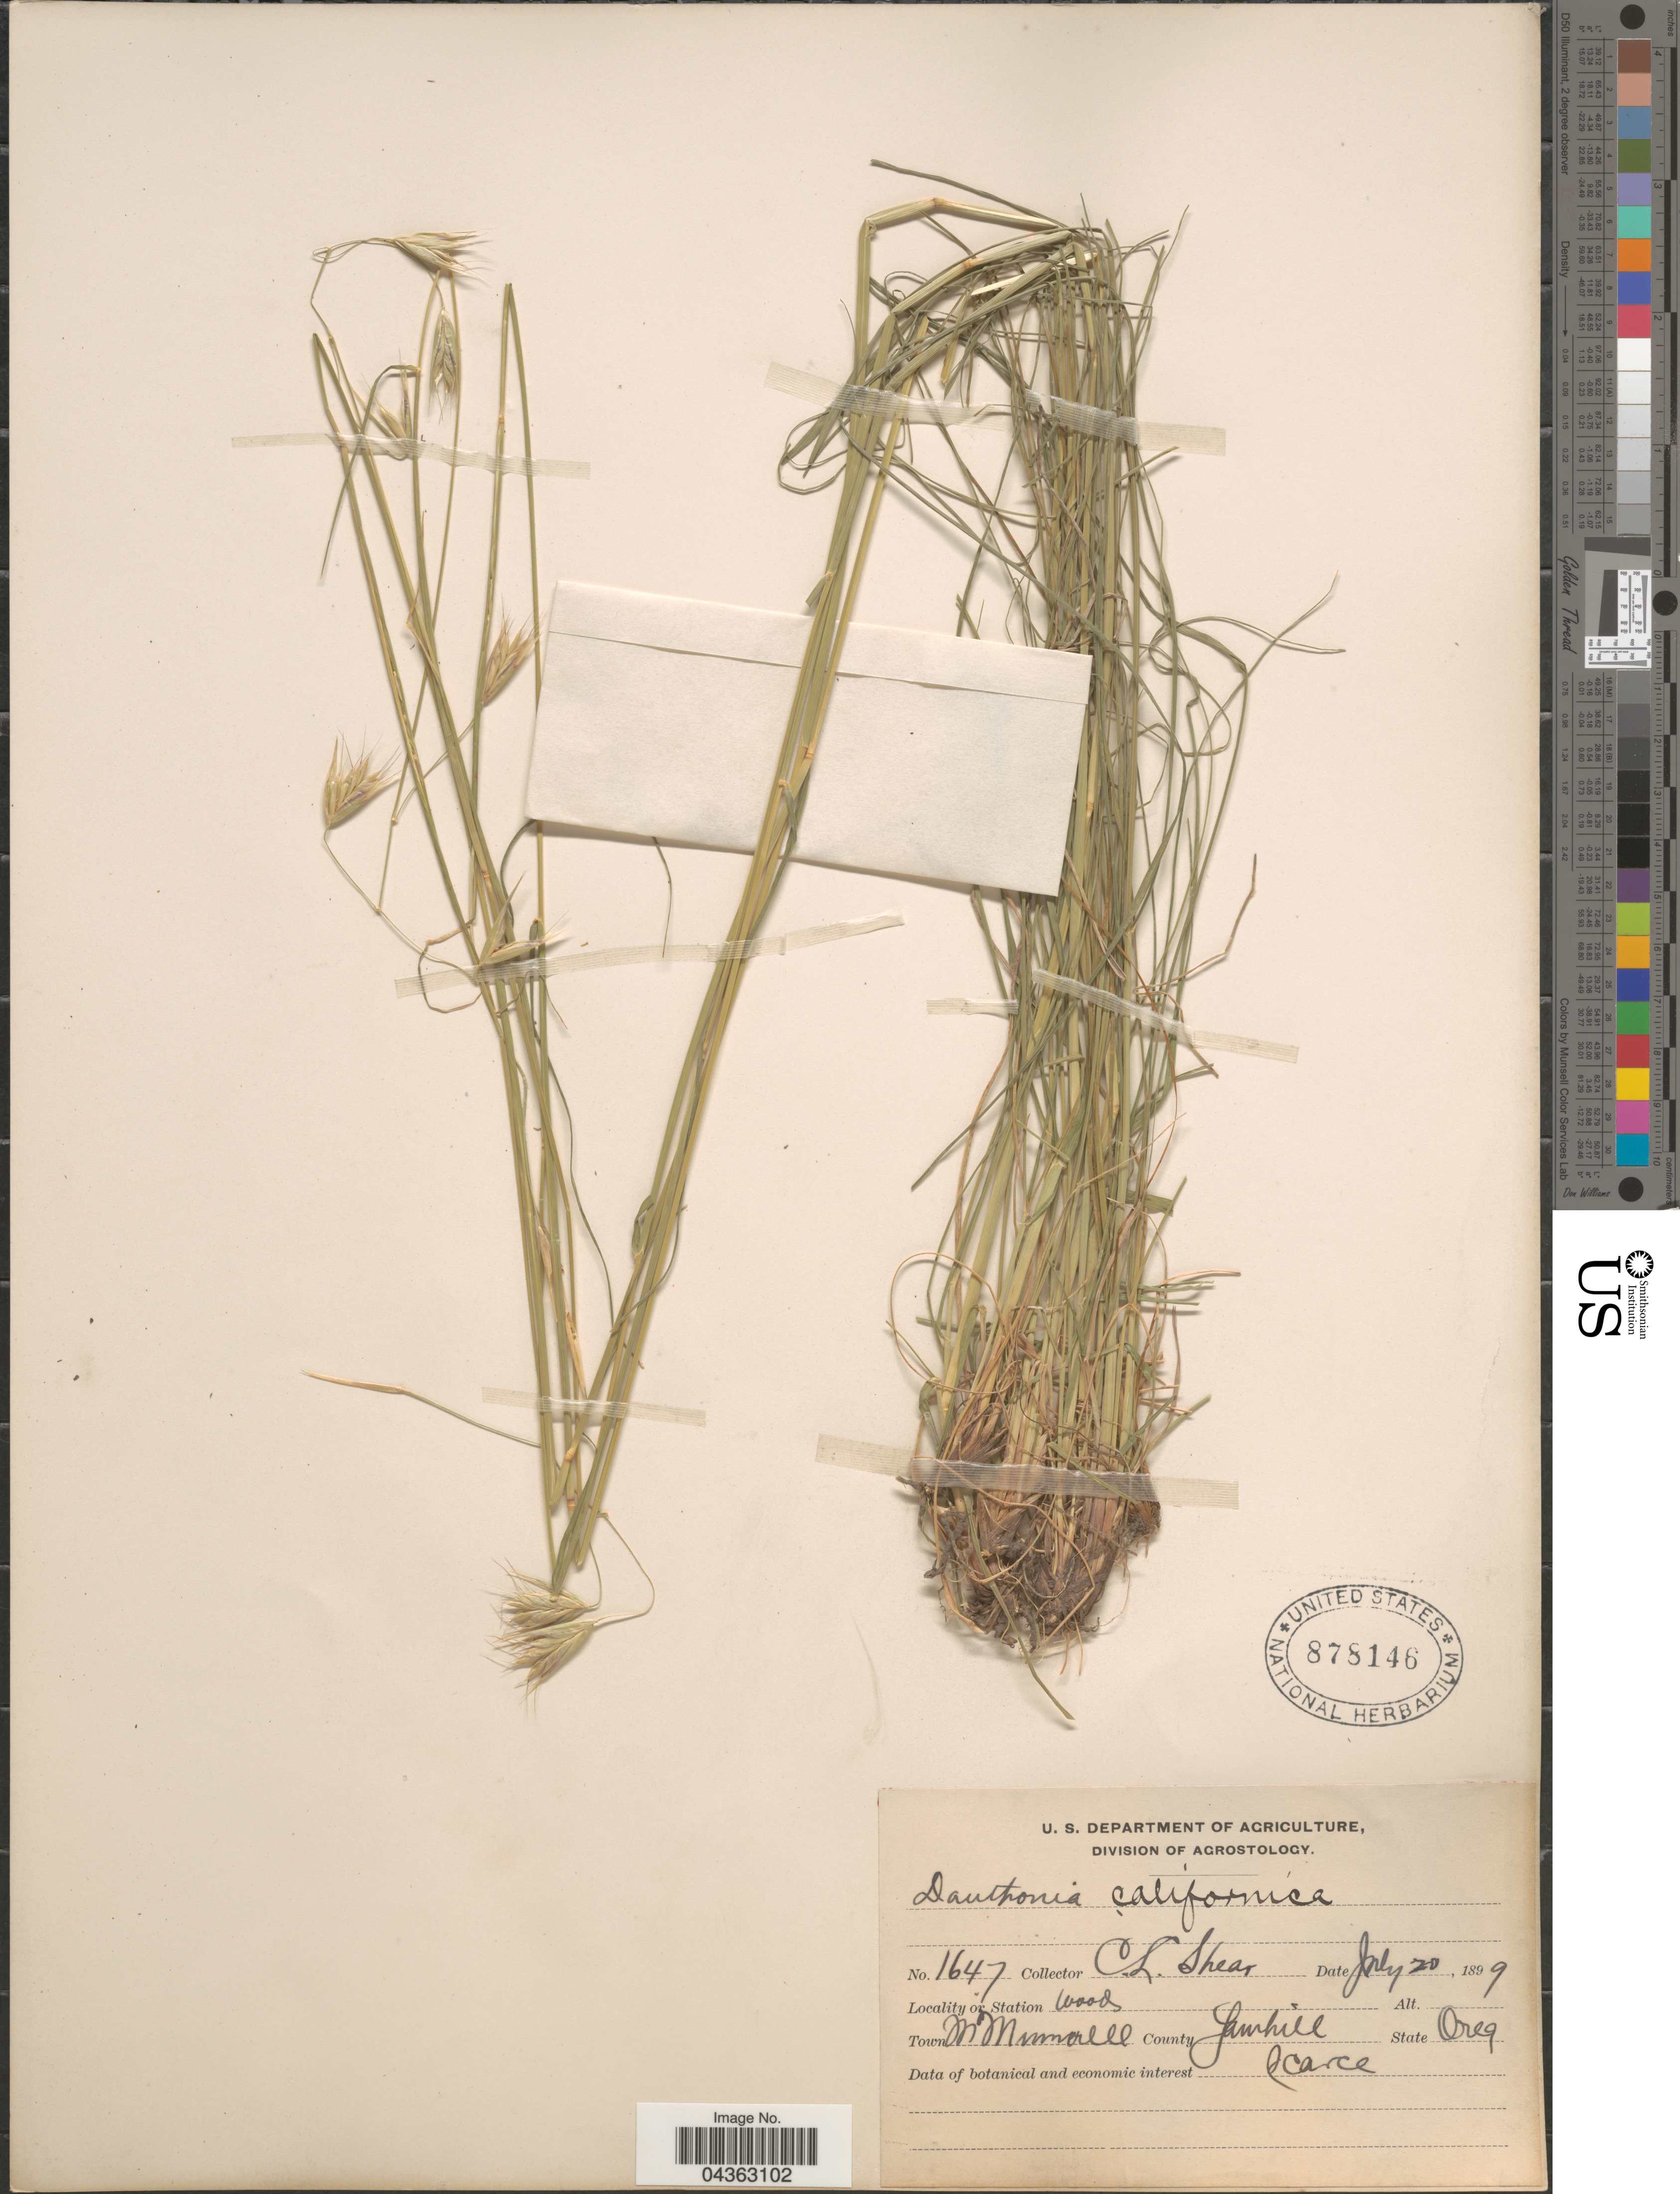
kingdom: Plantae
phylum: Tracheophyta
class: Liliopsida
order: Poales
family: Poaceae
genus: Danthonia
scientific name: Danthonia californica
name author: Bol.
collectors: C. L. Shear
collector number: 1647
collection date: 1899-07-20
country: United States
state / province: Oregon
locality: Station woods. Town McMinnville. County Yamhill.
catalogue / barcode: US 878146